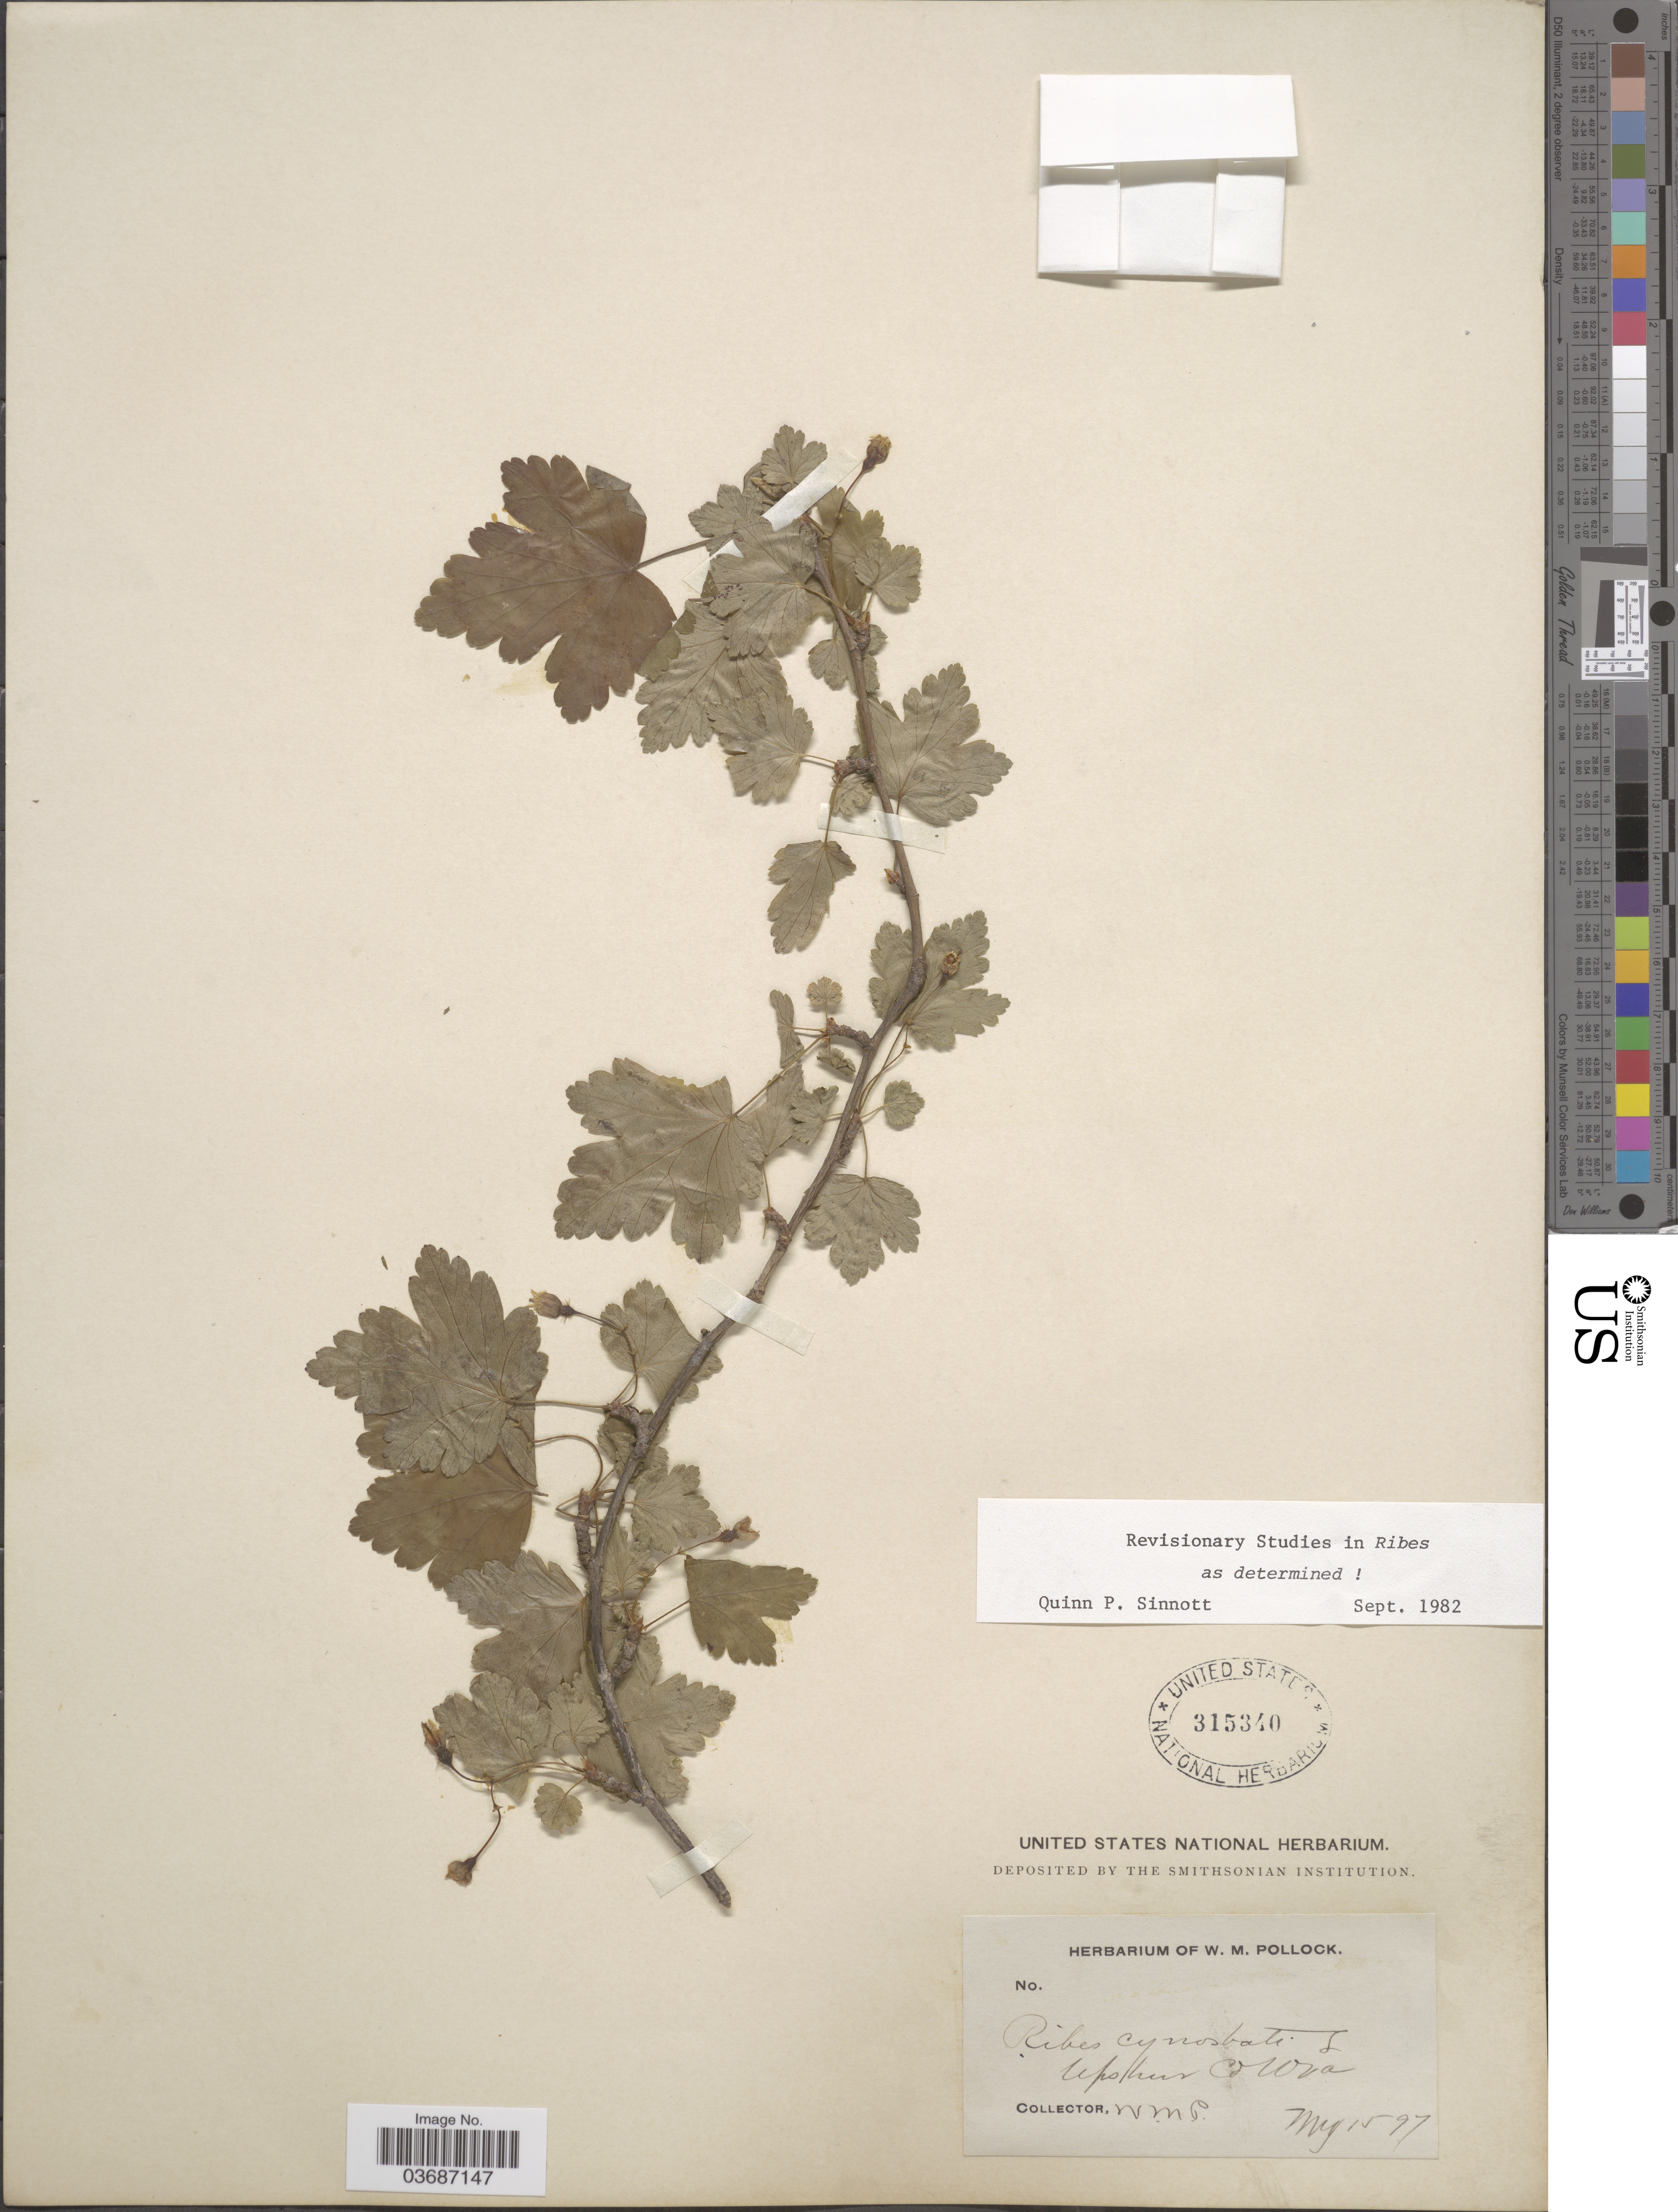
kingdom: Plantae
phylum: Tracheophyta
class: Magnoliopsida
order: Saxifragales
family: Grossulariaceae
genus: Ribes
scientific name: Ribes cynosbati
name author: L.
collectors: W. M. Pollock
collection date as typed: Transcribed d/m/y: 15/5/97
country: United States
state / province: West Virginia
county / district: Upshur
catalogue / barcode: US 315340